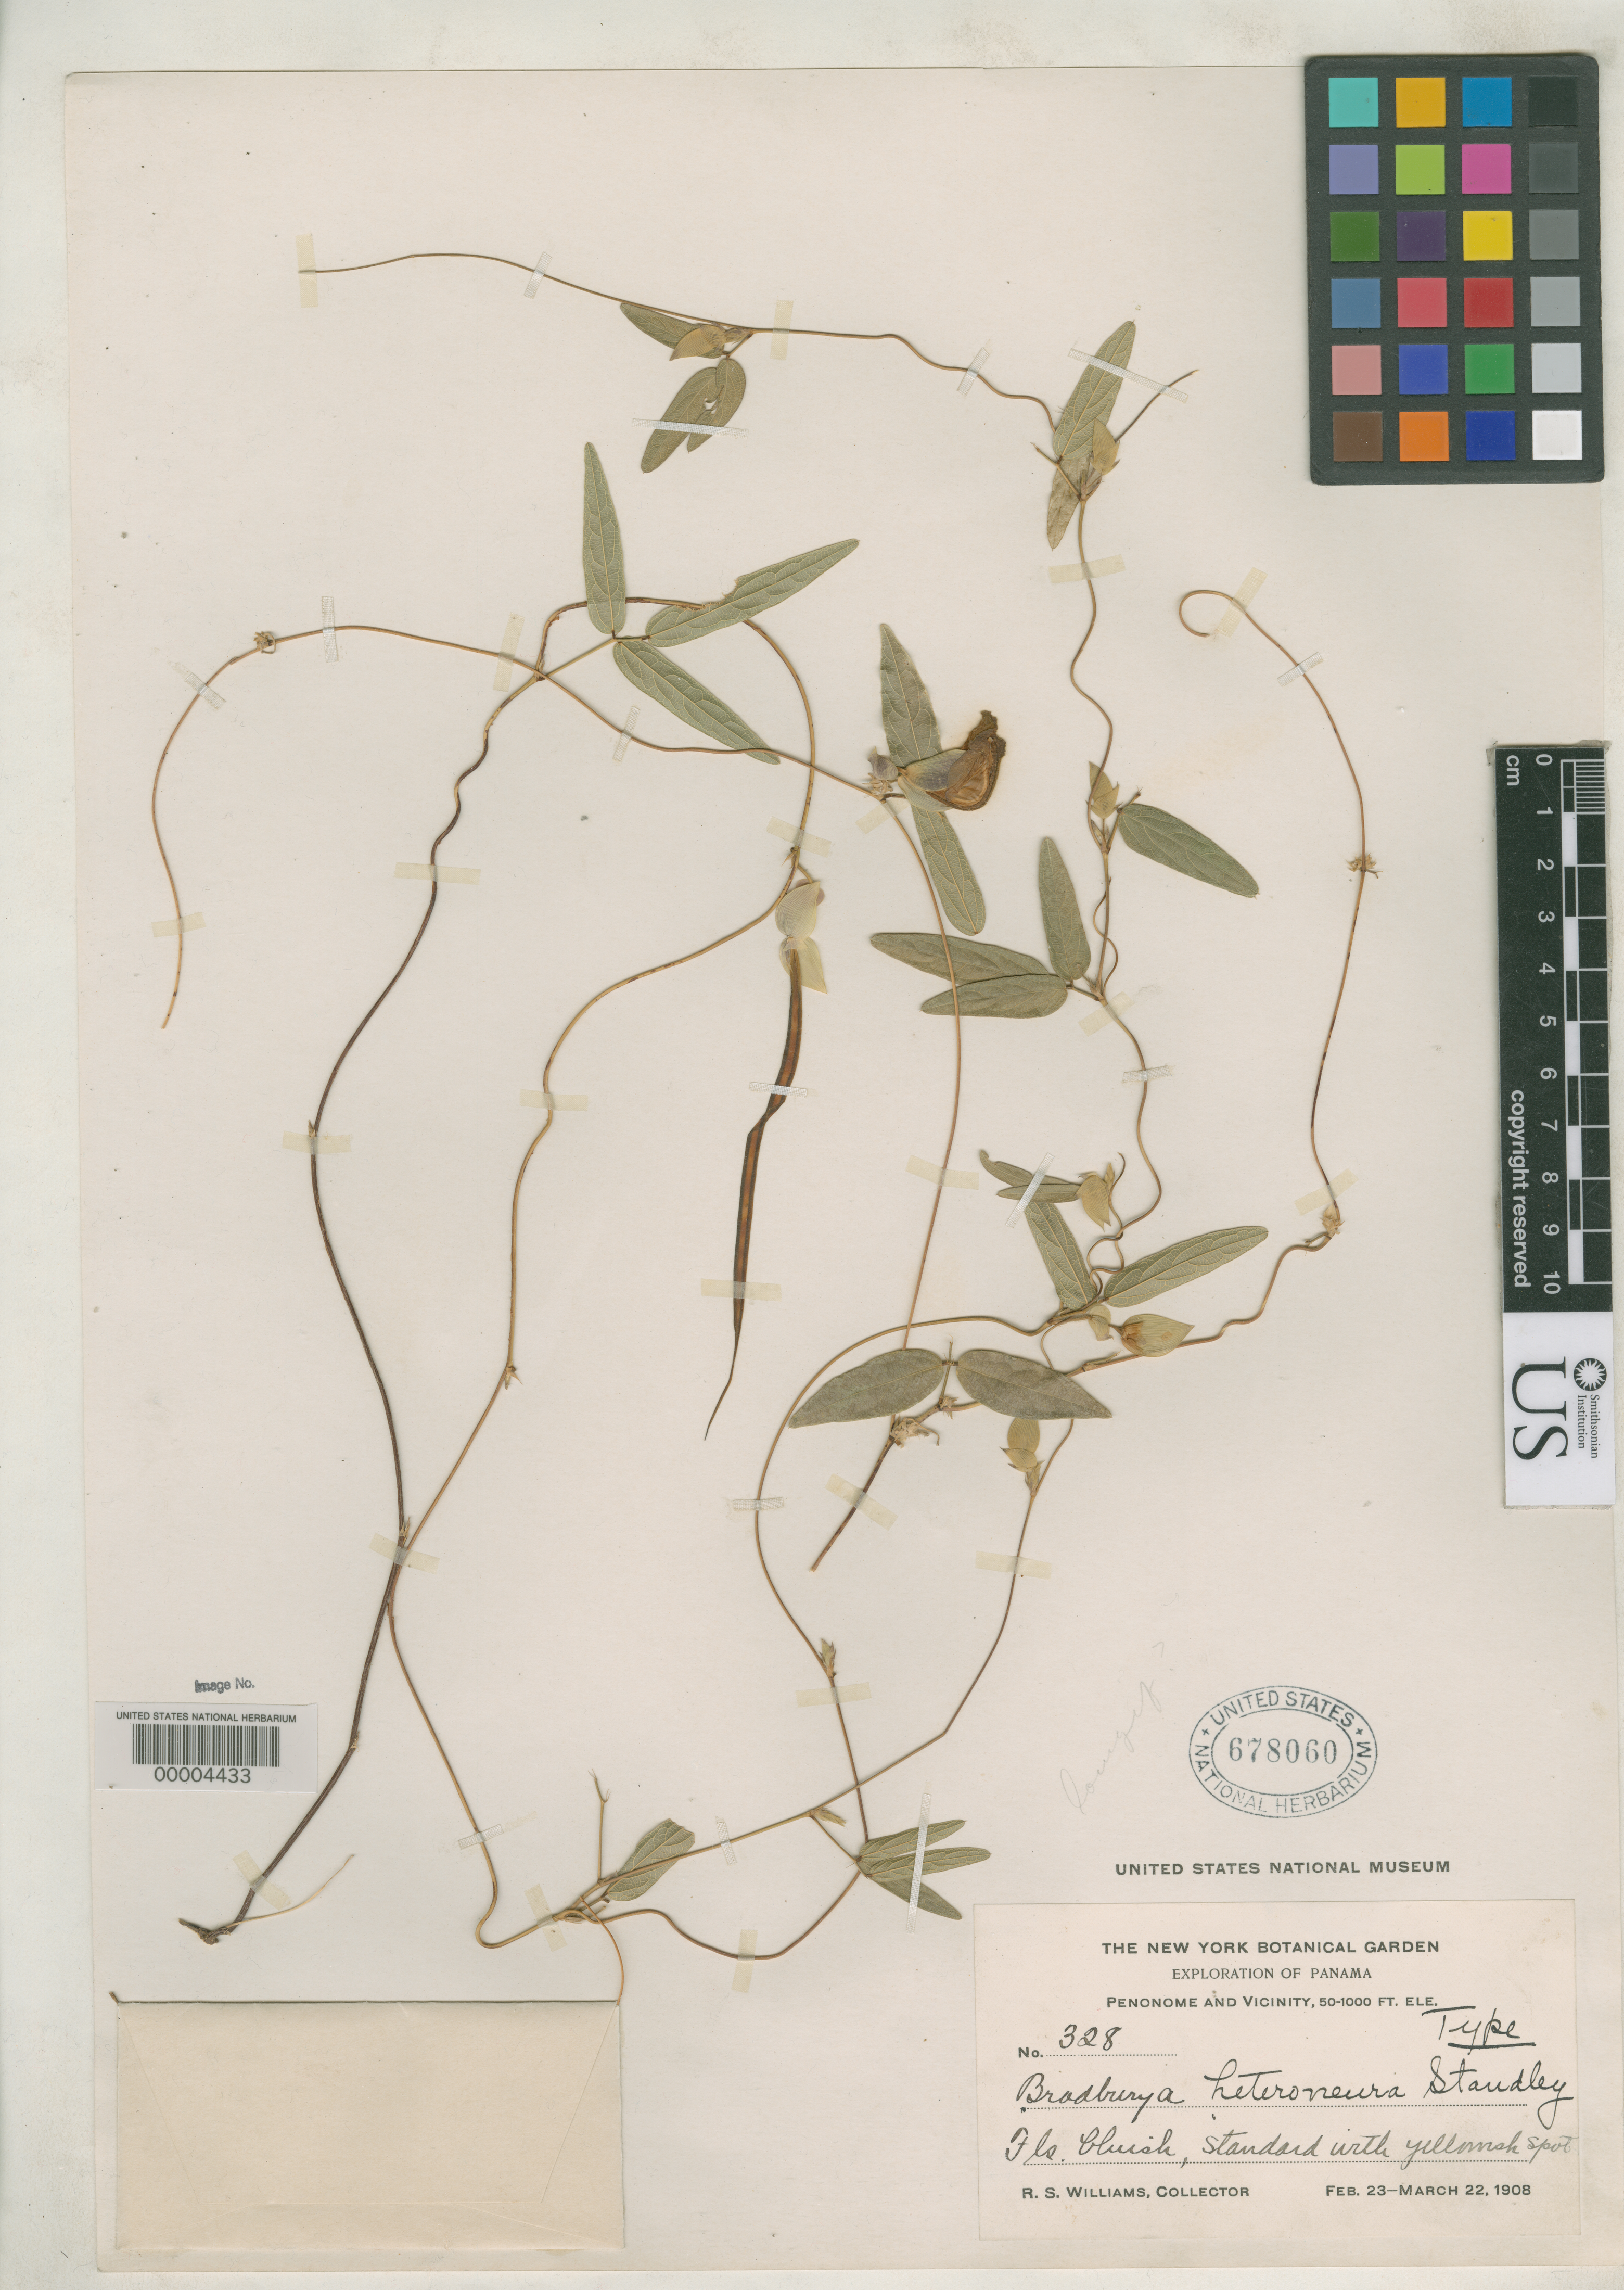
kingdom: Plantae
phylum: Tracheophyta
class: Magnoliopsida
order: Fabales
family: Fabaceae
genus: Bradburya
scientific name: Bradburya heteroneura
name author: Standl.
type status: Holotype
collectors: R. S. Williams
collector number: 328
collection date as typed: Feb 1908 to -- Mar 1908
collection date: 1908-02/1908-03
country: Panama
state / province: Coclé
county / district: Penonomé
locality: Near Penonome.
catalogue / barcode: US 678060